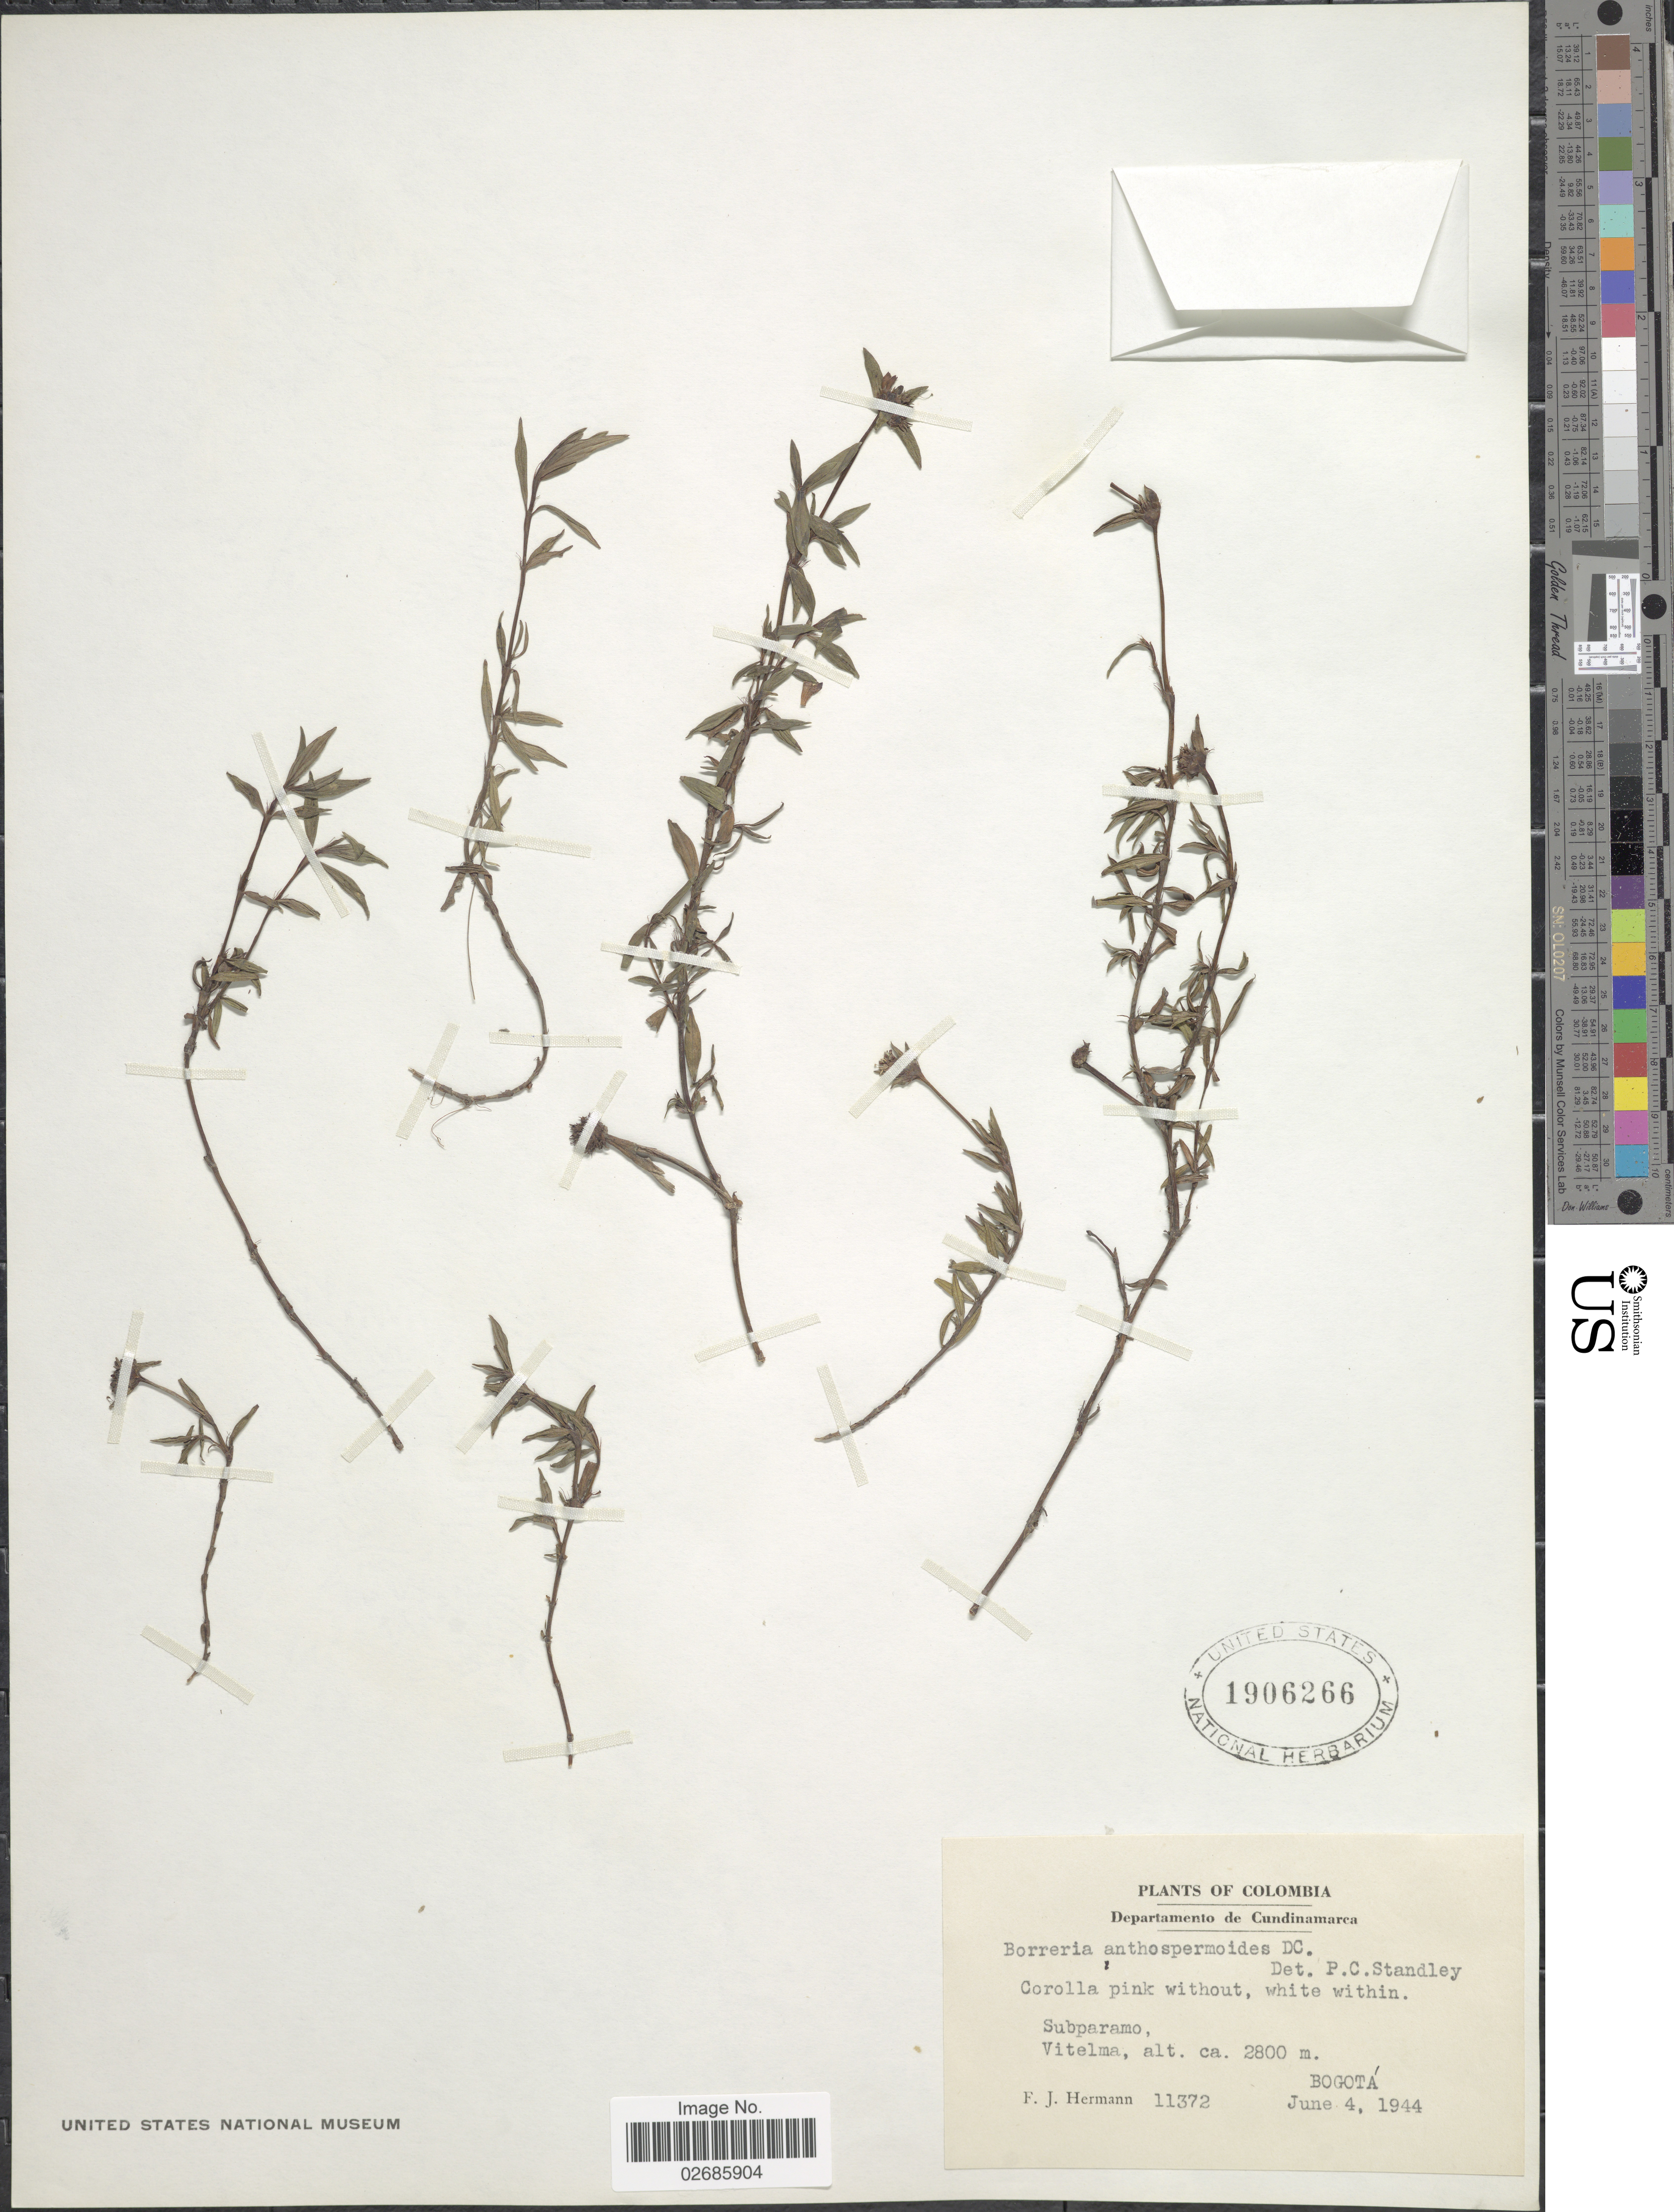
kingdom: Plantae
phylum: Tracheophyta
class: Magnoliopsida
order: Gentianales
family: Rubiaceae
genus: Borreria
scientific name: Borreria anthospermoides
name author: DC.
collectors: F. J. Hermann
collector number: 11372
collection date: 1944-06-04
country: Colombia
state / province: Bogota D.C.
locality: Subparamo, Vitelma. Bogotá.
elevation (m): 2800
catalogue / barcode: US 1906266